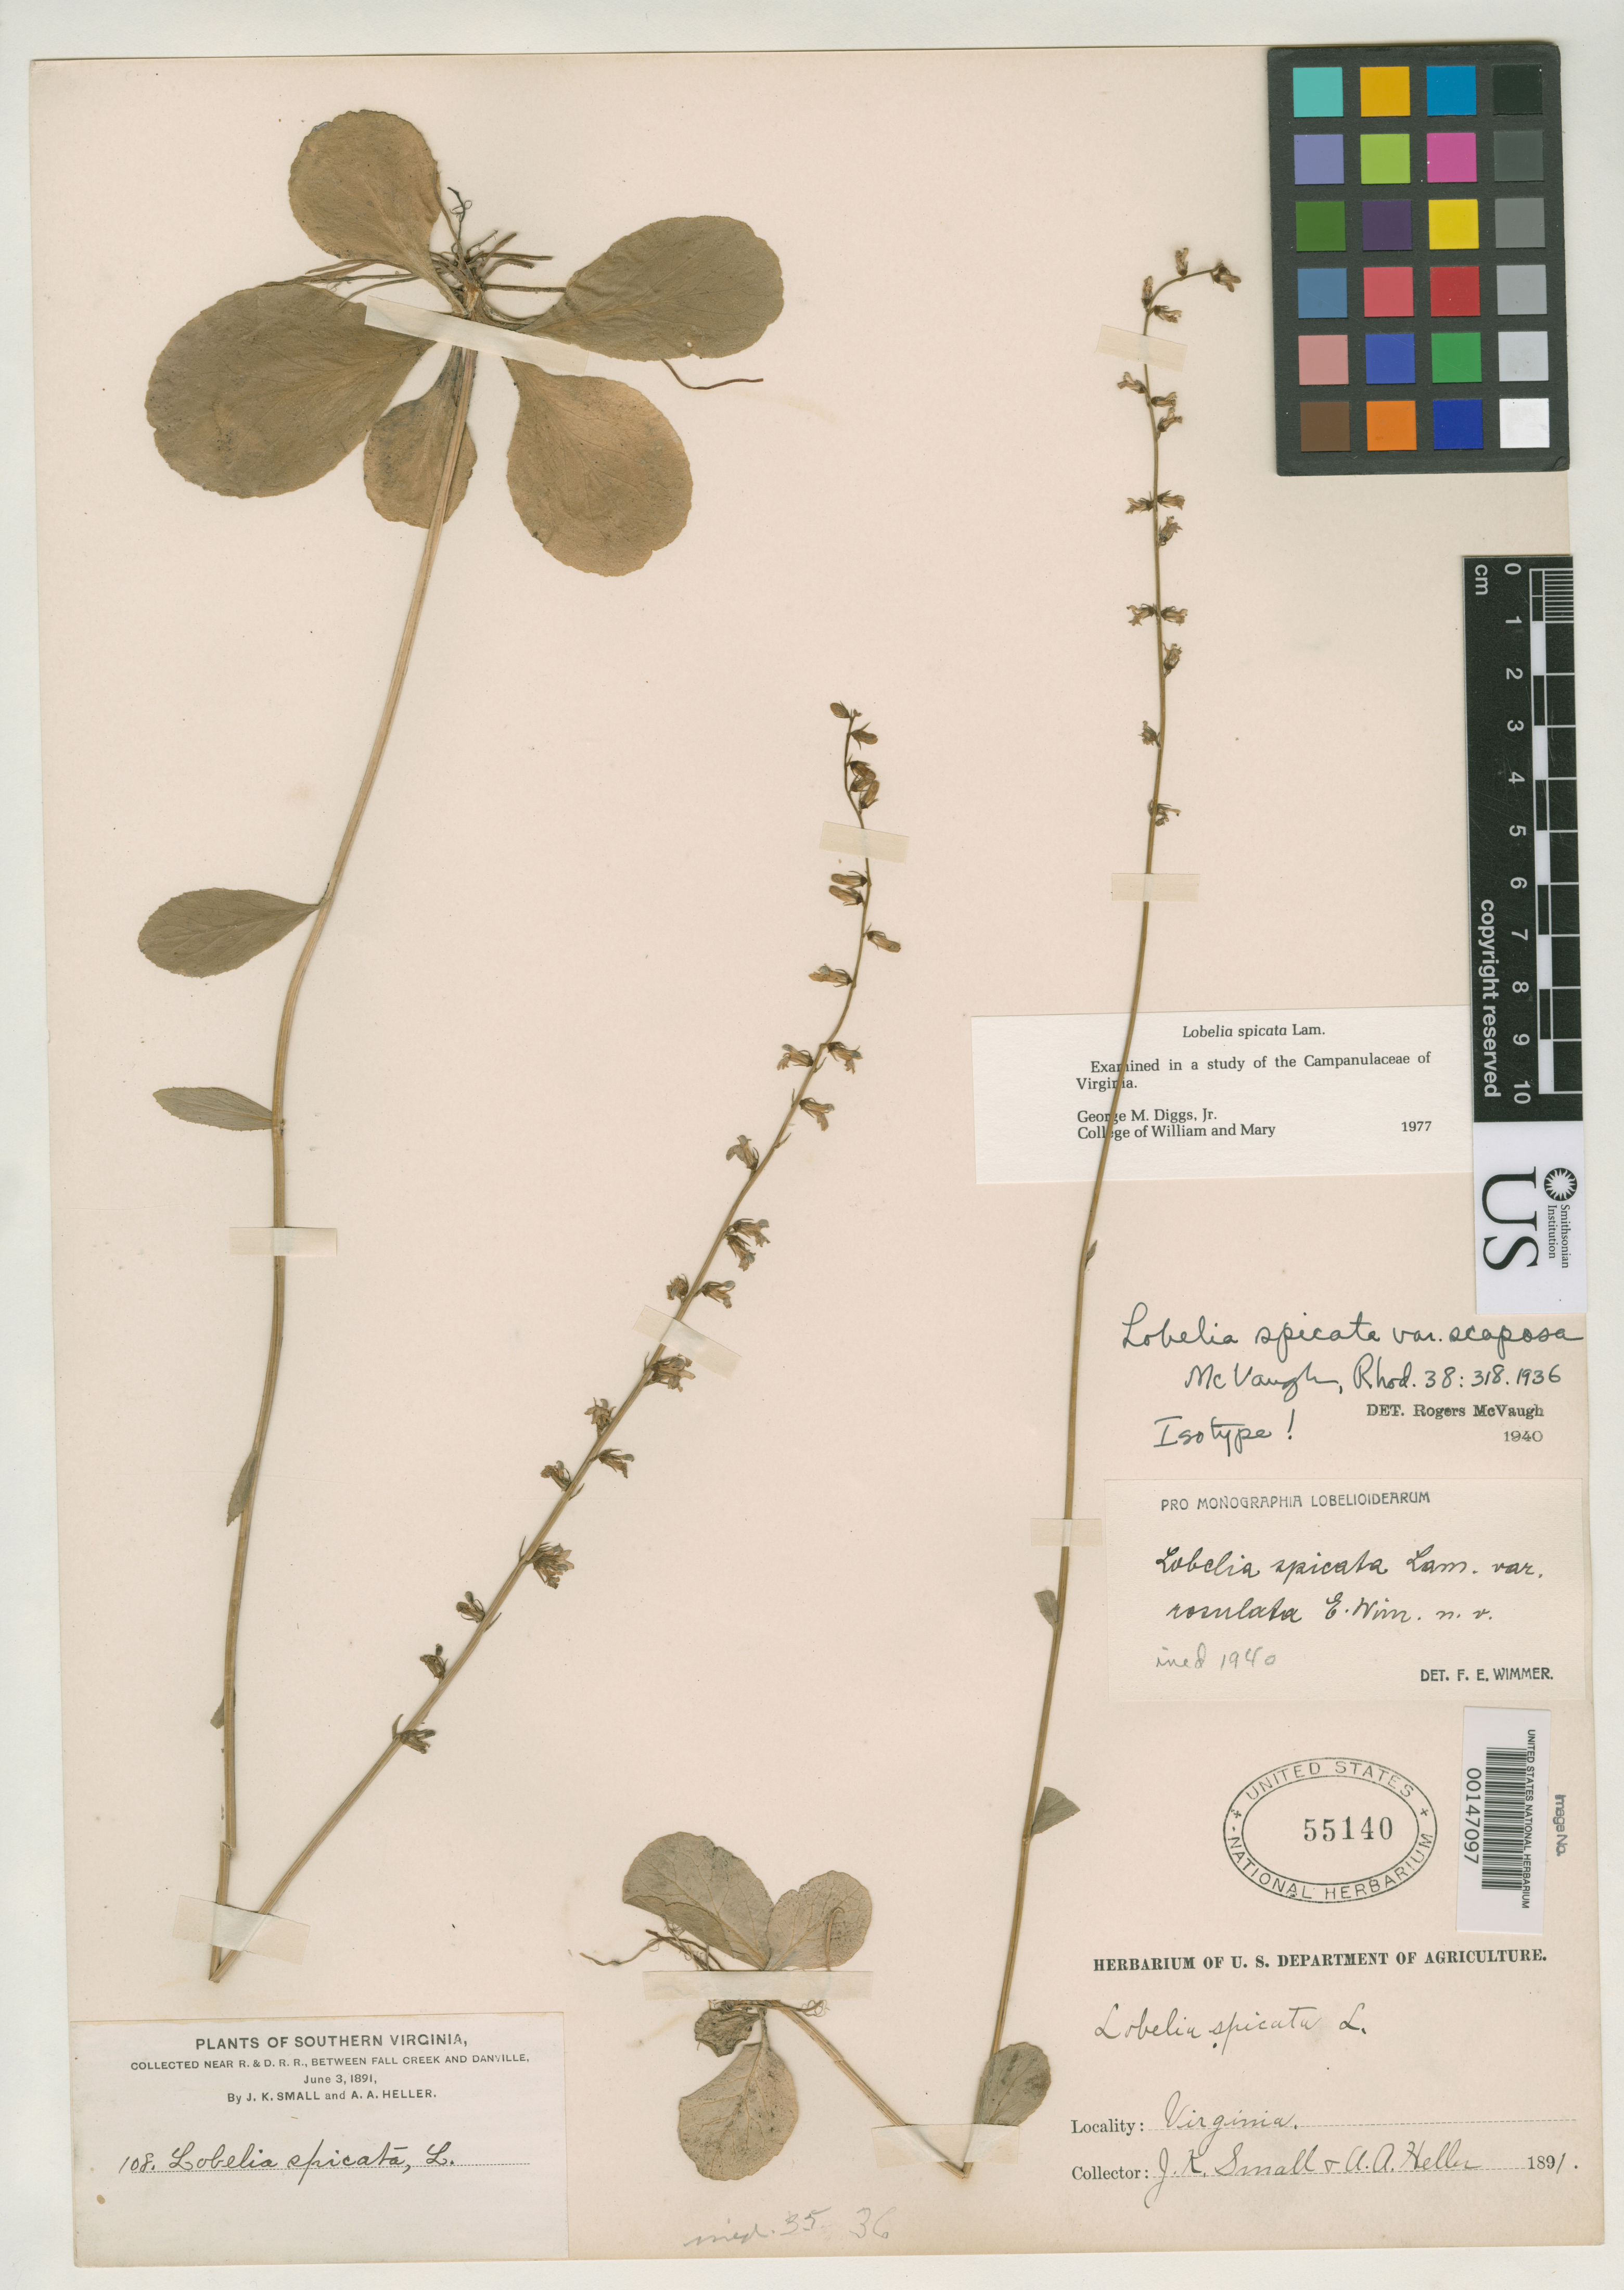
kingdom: Plantae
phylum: Tracheophyta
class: Magnoliopsida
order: Asterales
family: Campanulaceae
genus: Lobelia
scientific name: Lobelia spicata var. scaposa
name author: McVaugh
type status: Isotype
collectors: J. K. Small & A. A. Heller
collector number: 108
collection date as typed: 03 Jun 1891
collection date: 1891-06-03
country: United States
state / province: Virginia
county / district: Pittsylvania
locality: Near R&D Railroad, between Fall Creek and Danville.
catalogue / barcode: US 55140